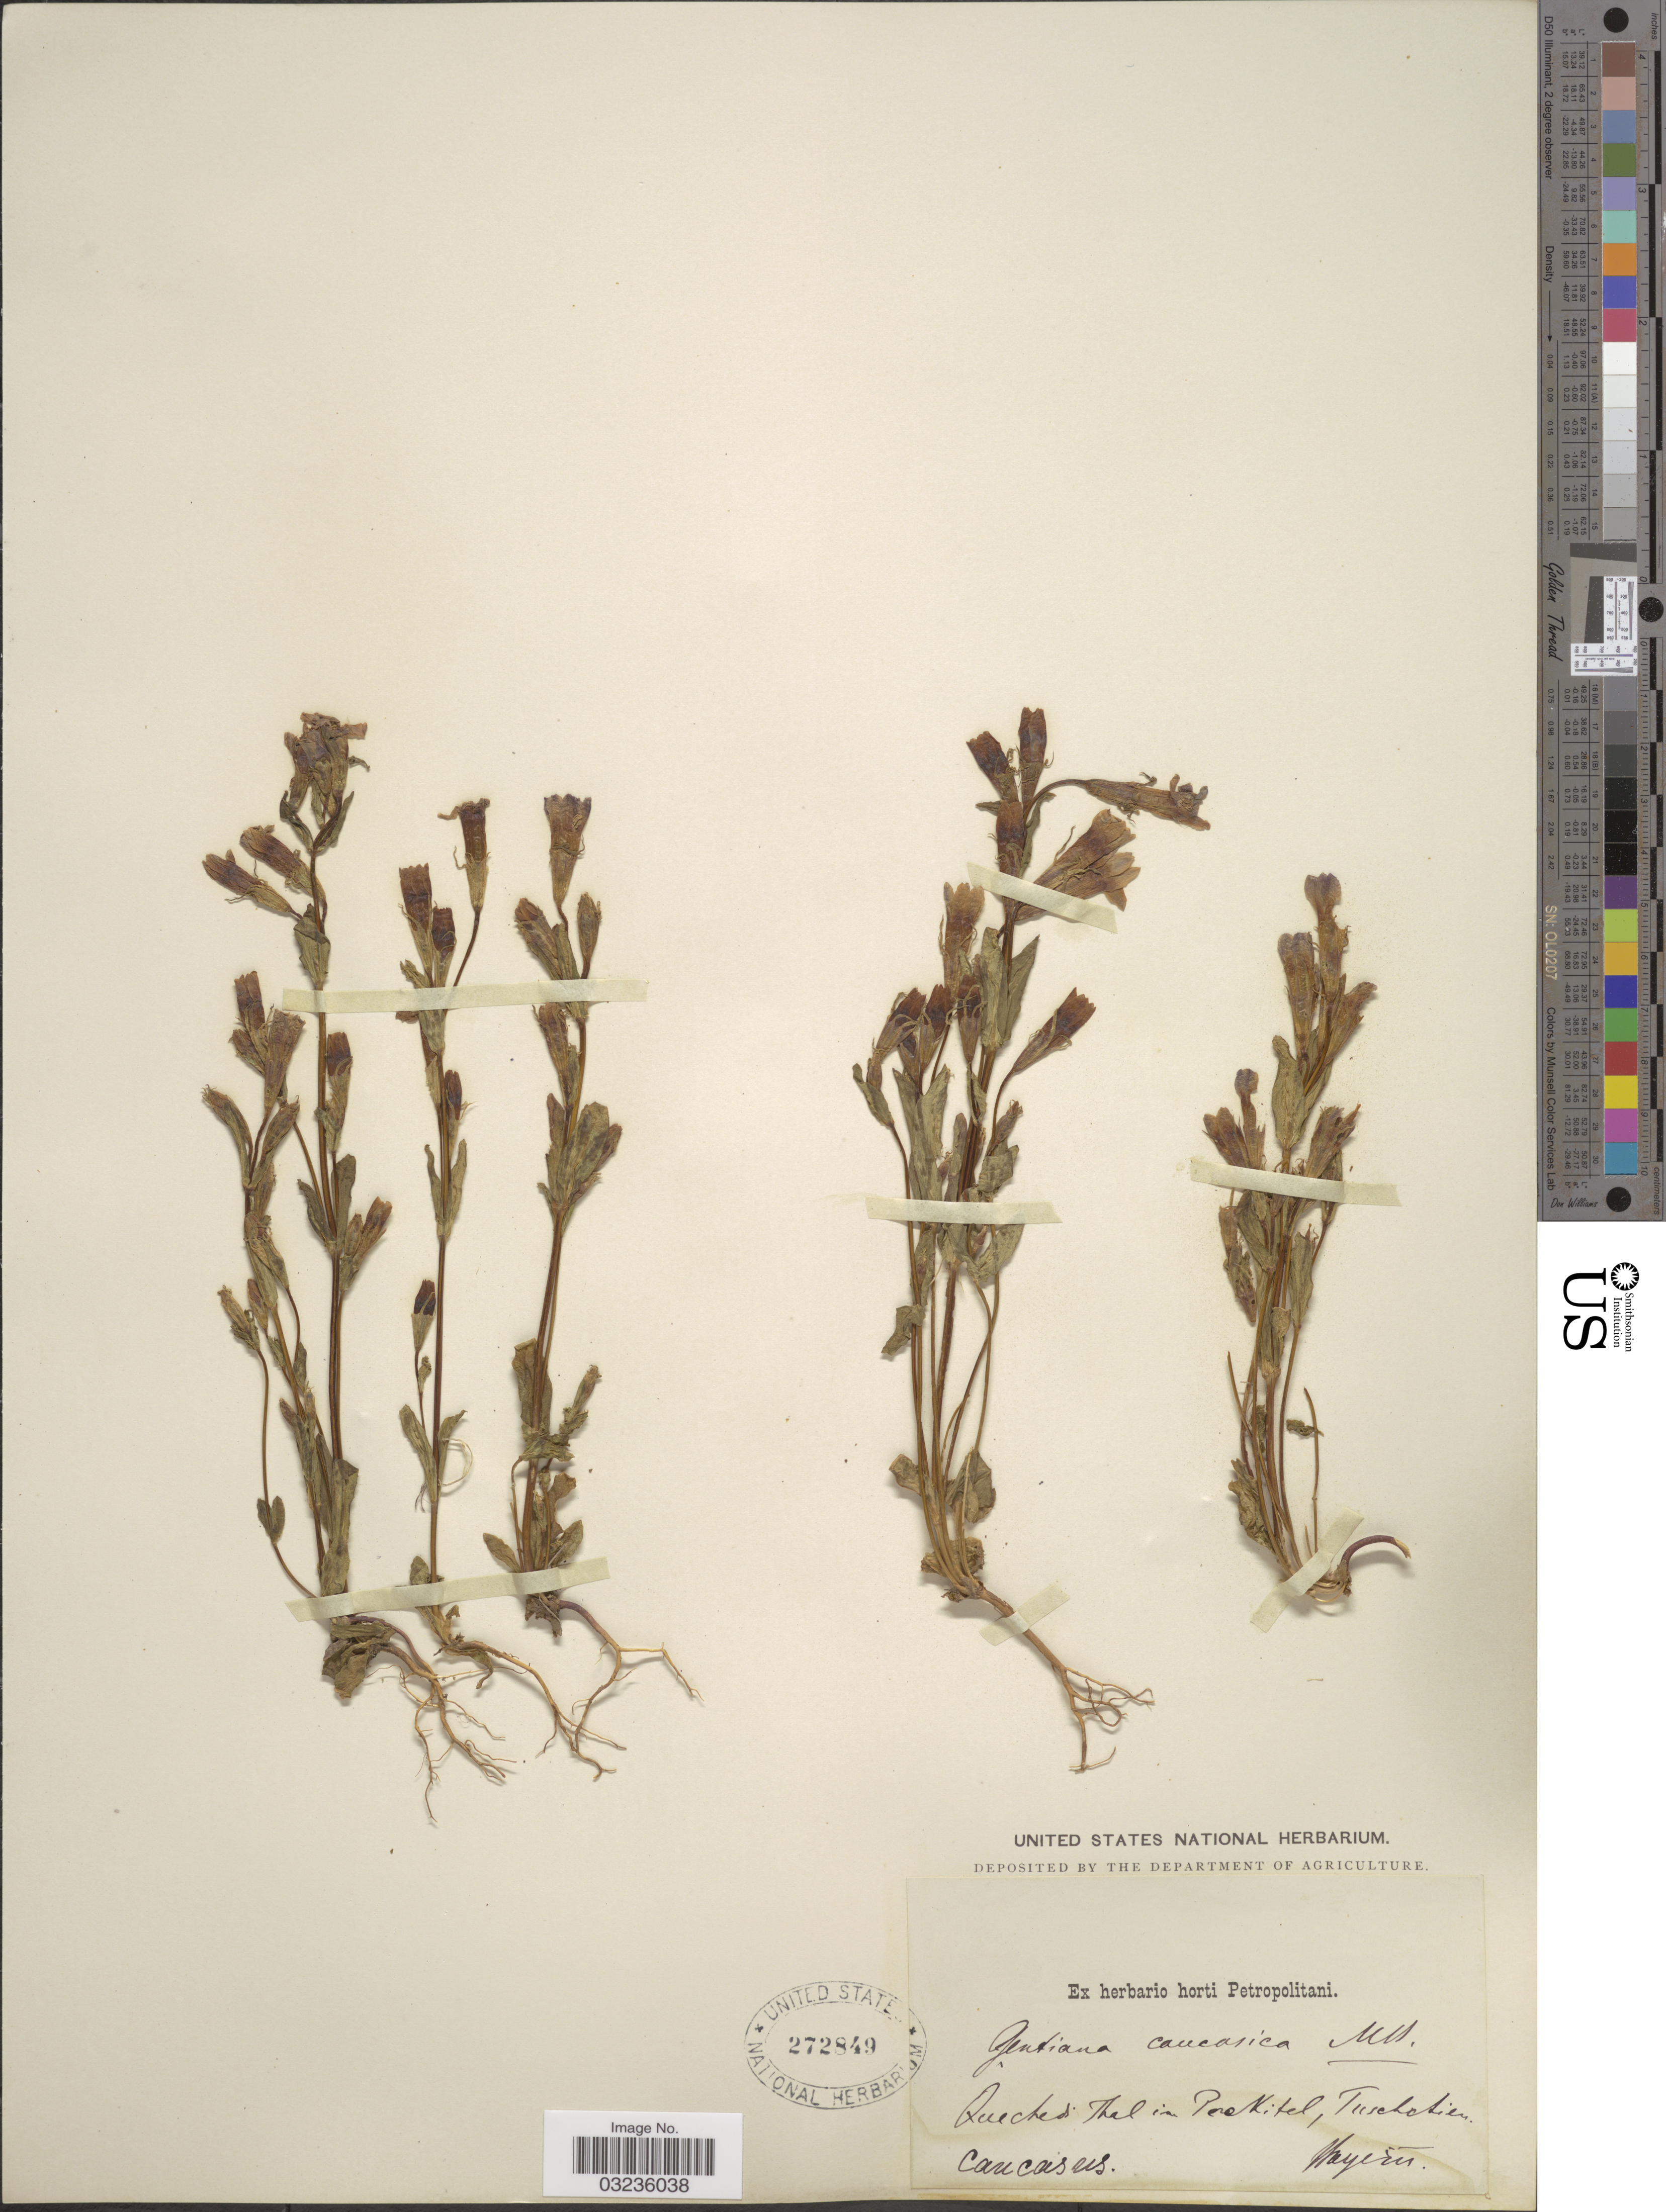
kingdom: Plantae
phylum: Tracheophyta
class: Magnoliopsida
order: Gentianales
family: Gentianaceae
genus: Gentiana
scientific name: Gentiana caucasica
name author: M. Bieb.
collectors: ex herb. horti Petropolitani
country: Georgia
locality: Queches Thal in Perekitel, Tuschetien.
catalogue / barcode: US 272849